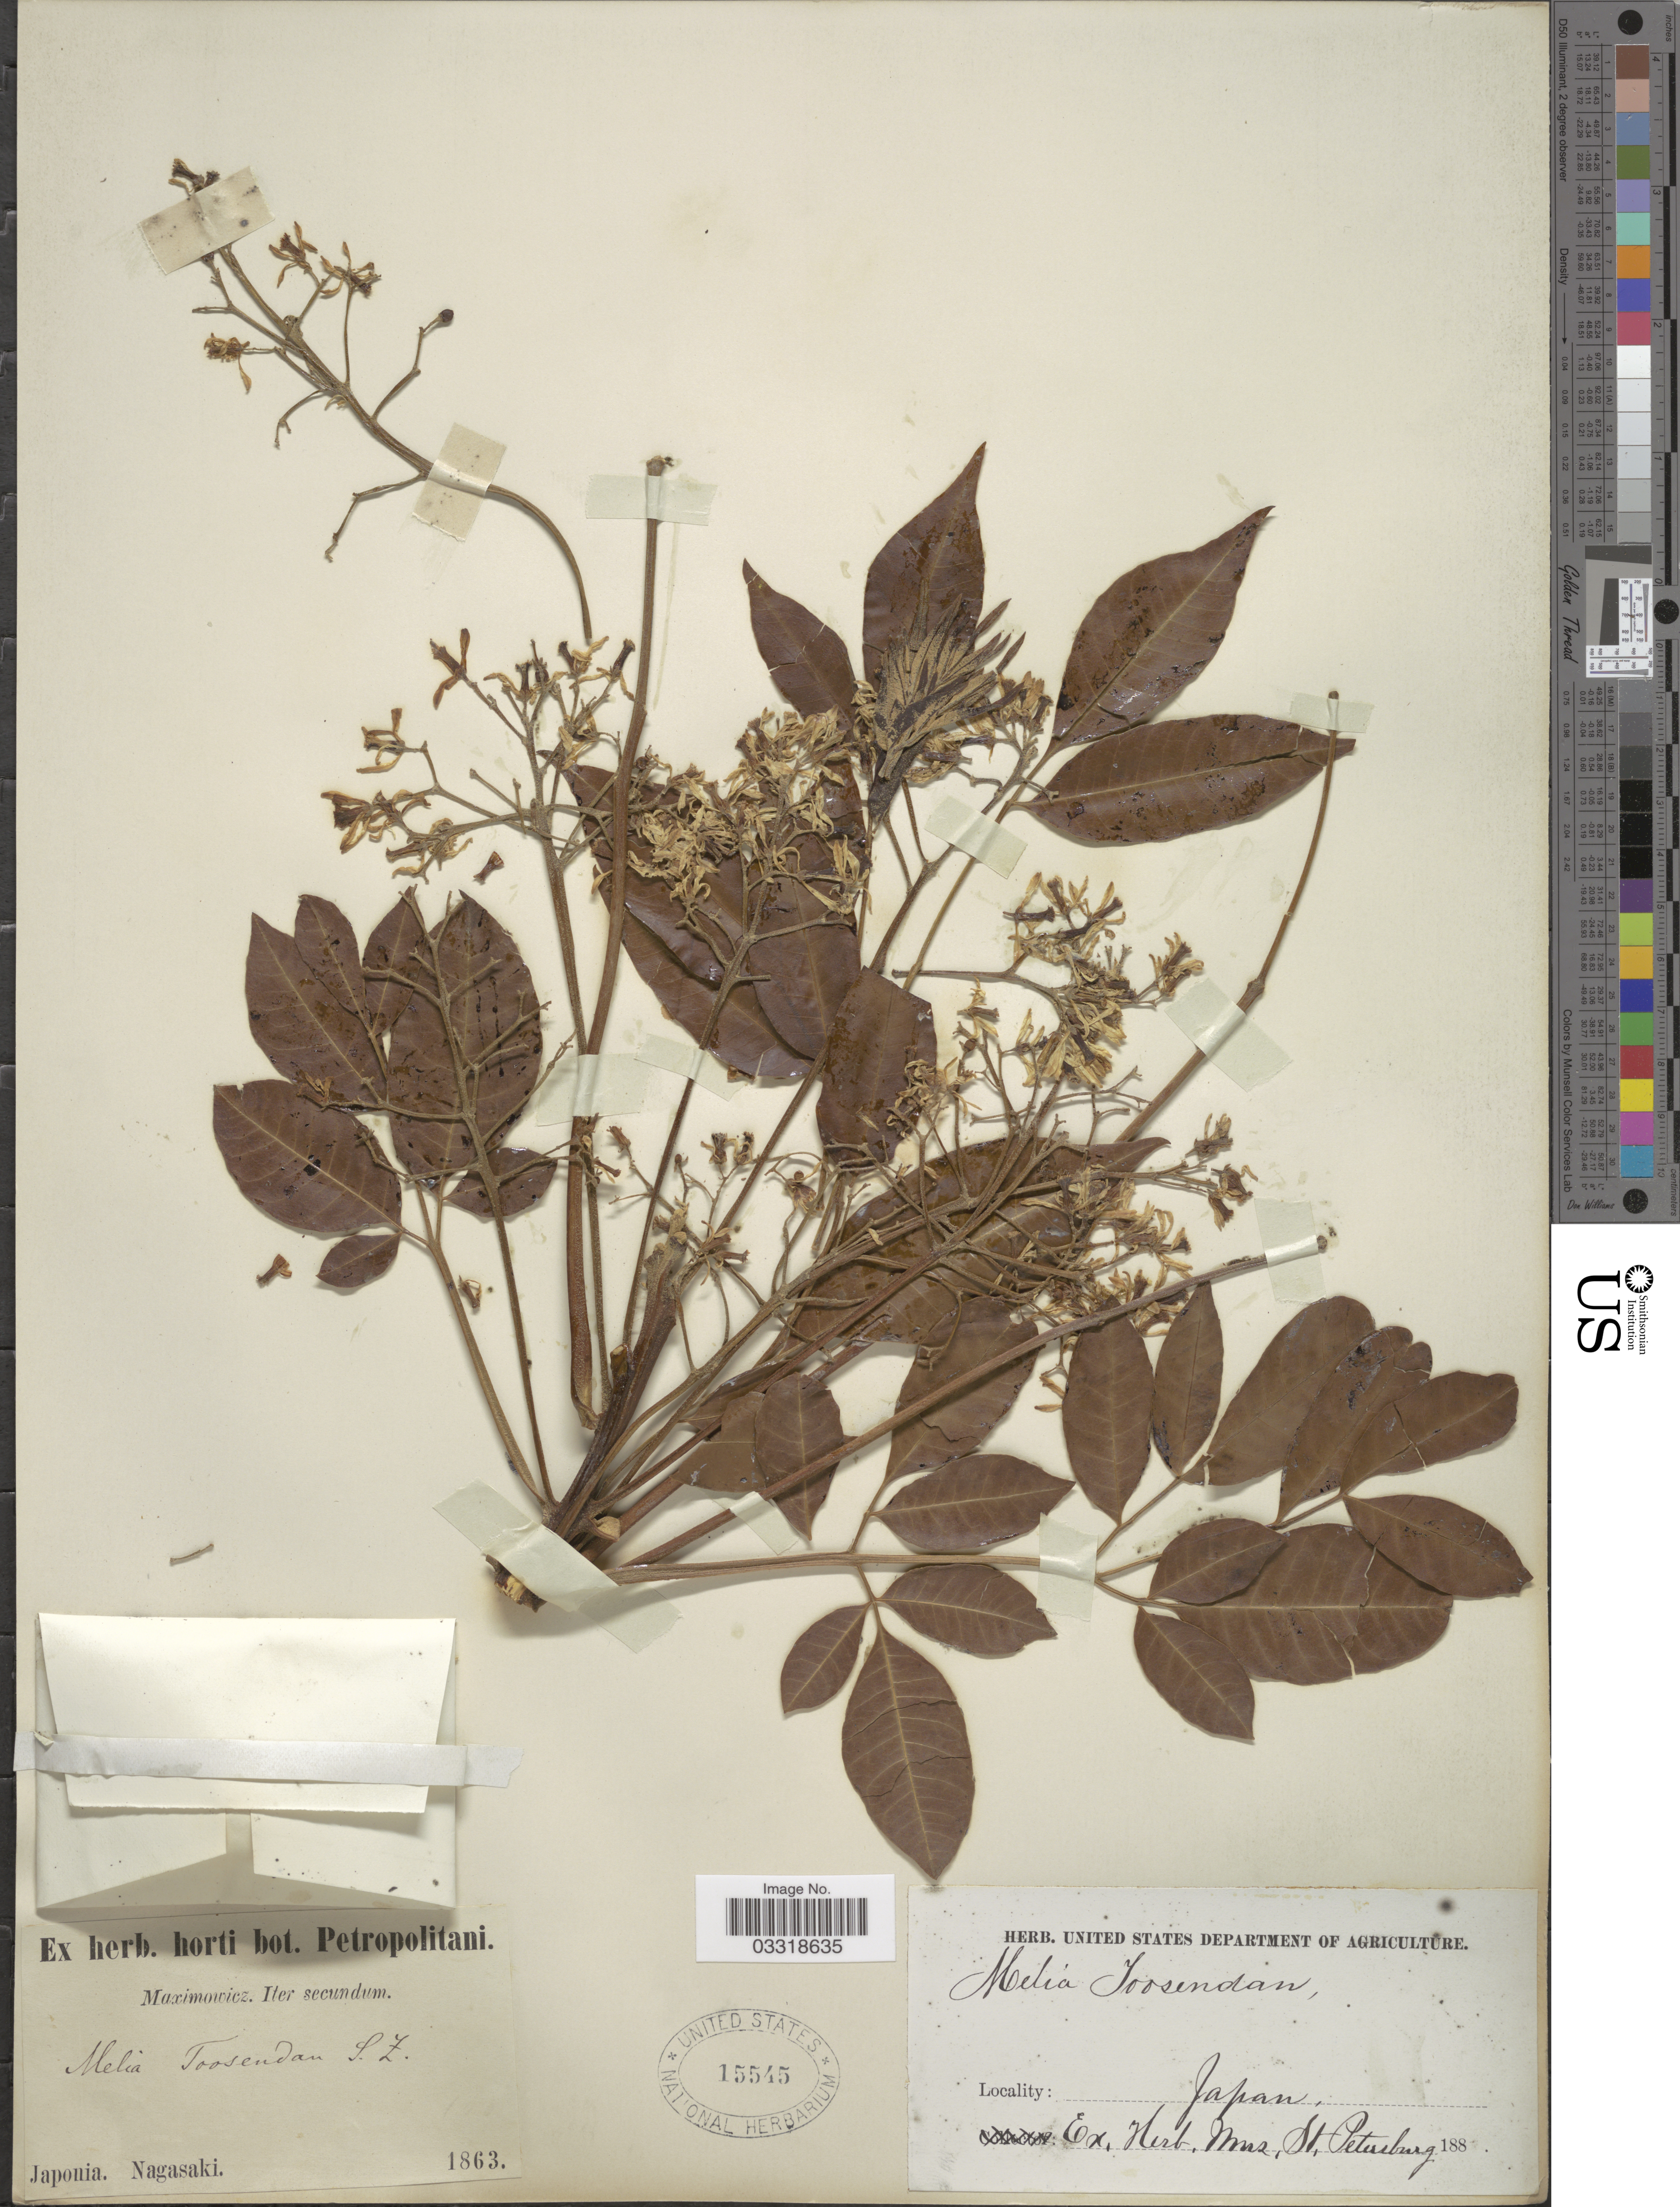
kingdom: Plantae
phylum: Tracheophyta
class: Magnoliopsida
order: Sapindales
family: Meliaceae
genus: Melia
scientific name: Melia toosendan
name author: Siebold & Zucc.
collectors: Maximowicz, --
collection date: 1863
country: Japan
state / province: Nagasaki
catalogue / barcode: US 15545